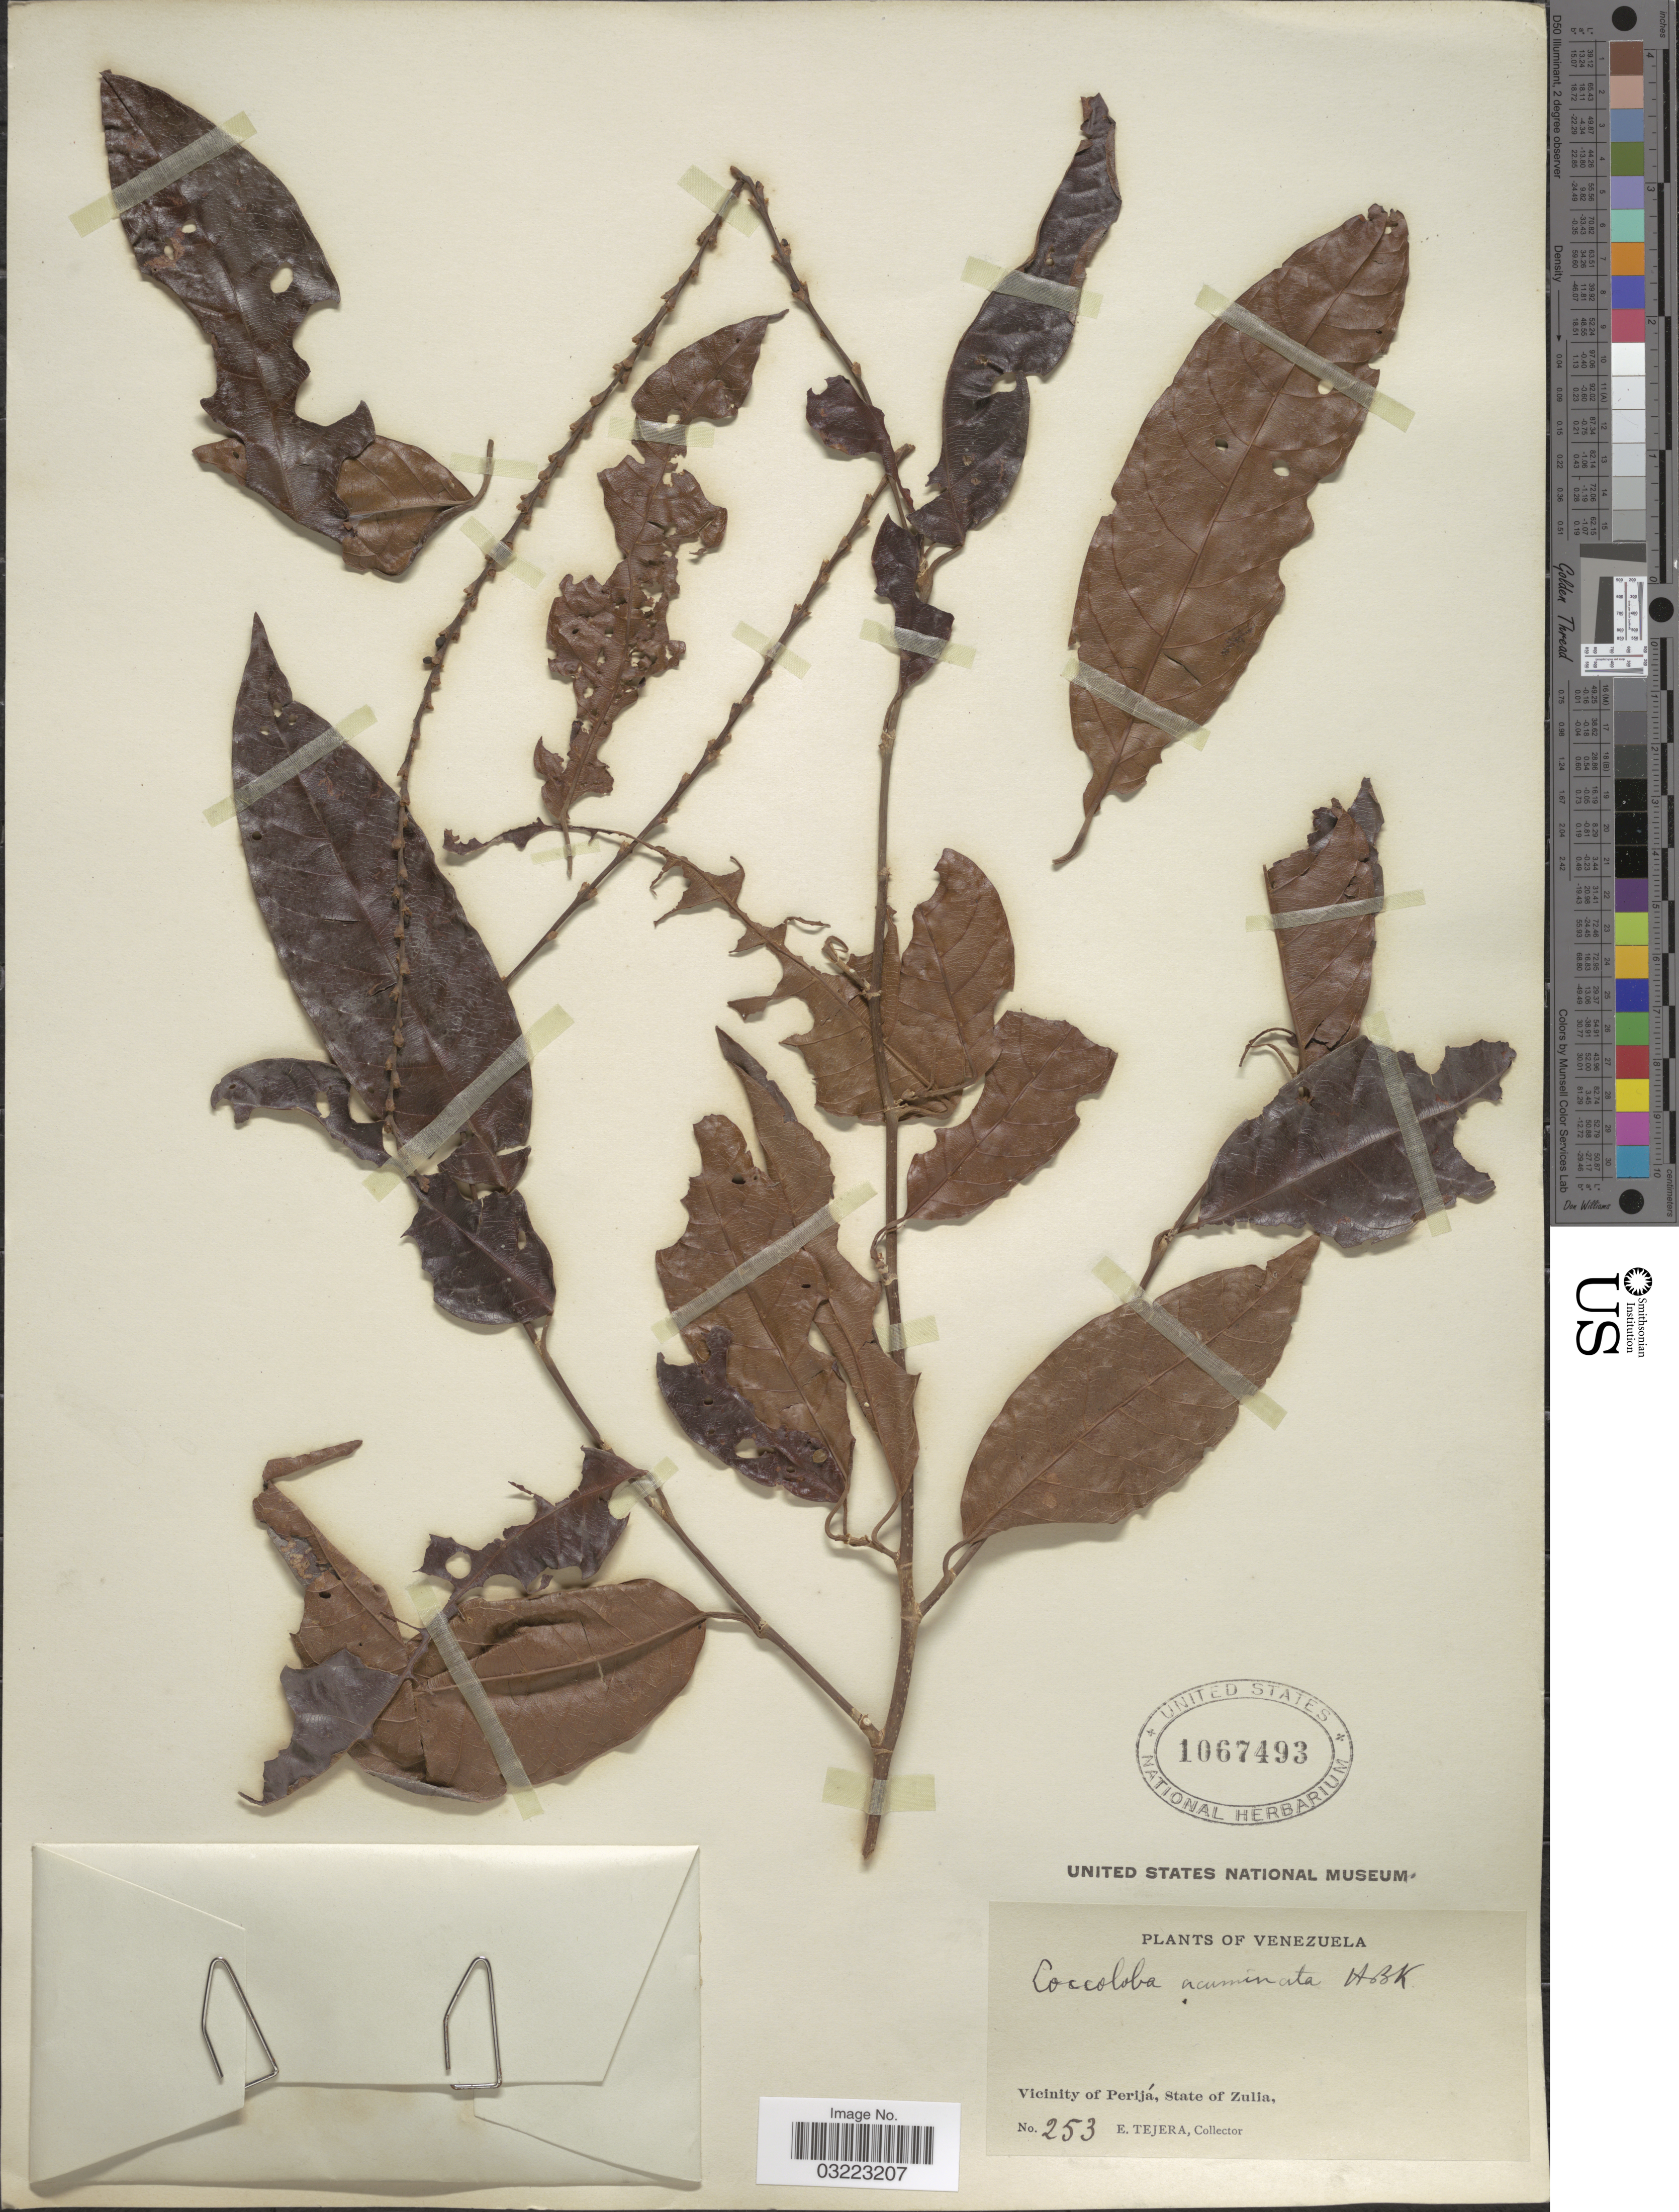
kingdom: Plantae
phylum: Tracheophyta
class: Magnoliopsida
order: Caryophyllales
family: Polygonaceae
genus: Coccoloba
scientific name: Coccoloba acuminata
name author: Kunth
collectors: E. Tejera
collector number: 253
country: Venezuela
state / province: Zulia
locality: Vicinity of Perijá.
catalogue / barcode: US 1067493